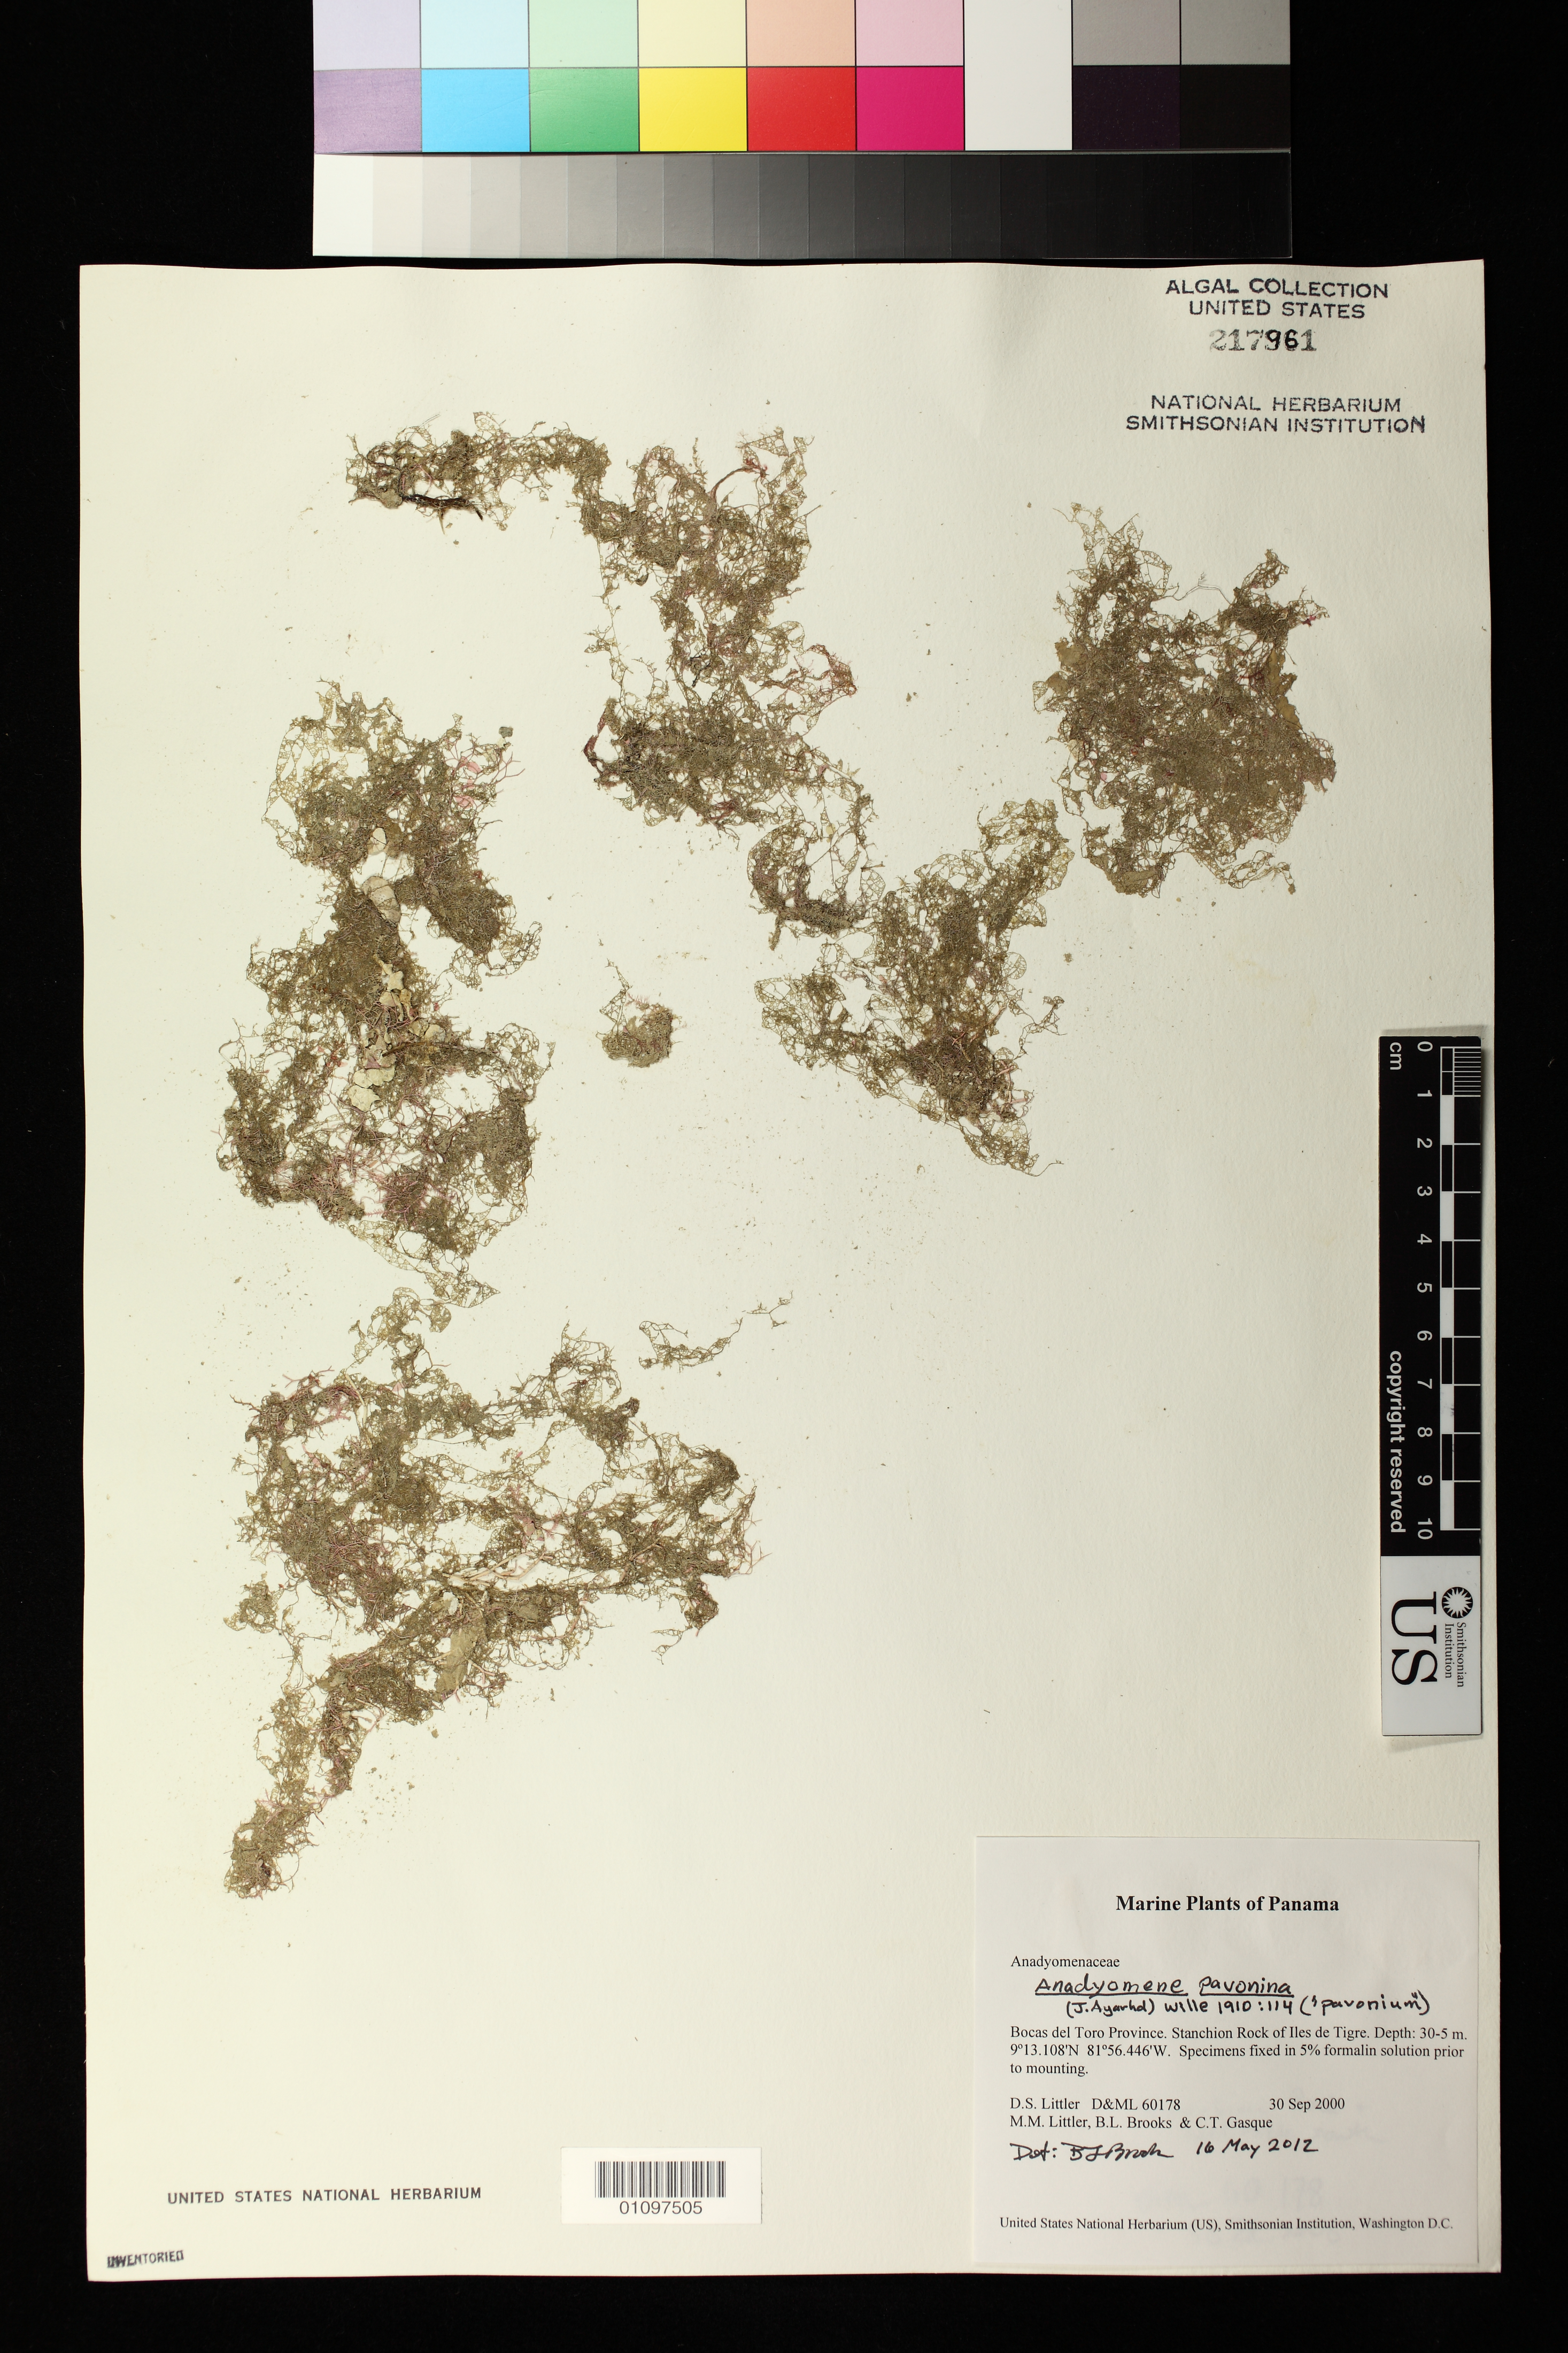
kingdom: Plantae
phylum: Chlorophyta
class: Ulvophyceae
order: Cladophorales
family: Anadyomenaceae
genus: Anadyomene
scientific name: Anadyomene pavonina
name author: (J. Agardh) J. Wille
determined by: Brooks, B. L., (BOT), Smithsonian Institution - National Museum of Natural History (UNITED STATES)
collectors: D. S. Littler, M. M. Littler, B. Brooks & C. Gasque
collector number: D&ML 60178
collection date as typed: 30 Sep 2000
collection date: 2000-09-30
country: Panama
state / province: Bocas del Toro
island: Stanchion Rock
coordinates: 9 13.108'N, 81 56.446'W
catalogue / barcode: US 217961